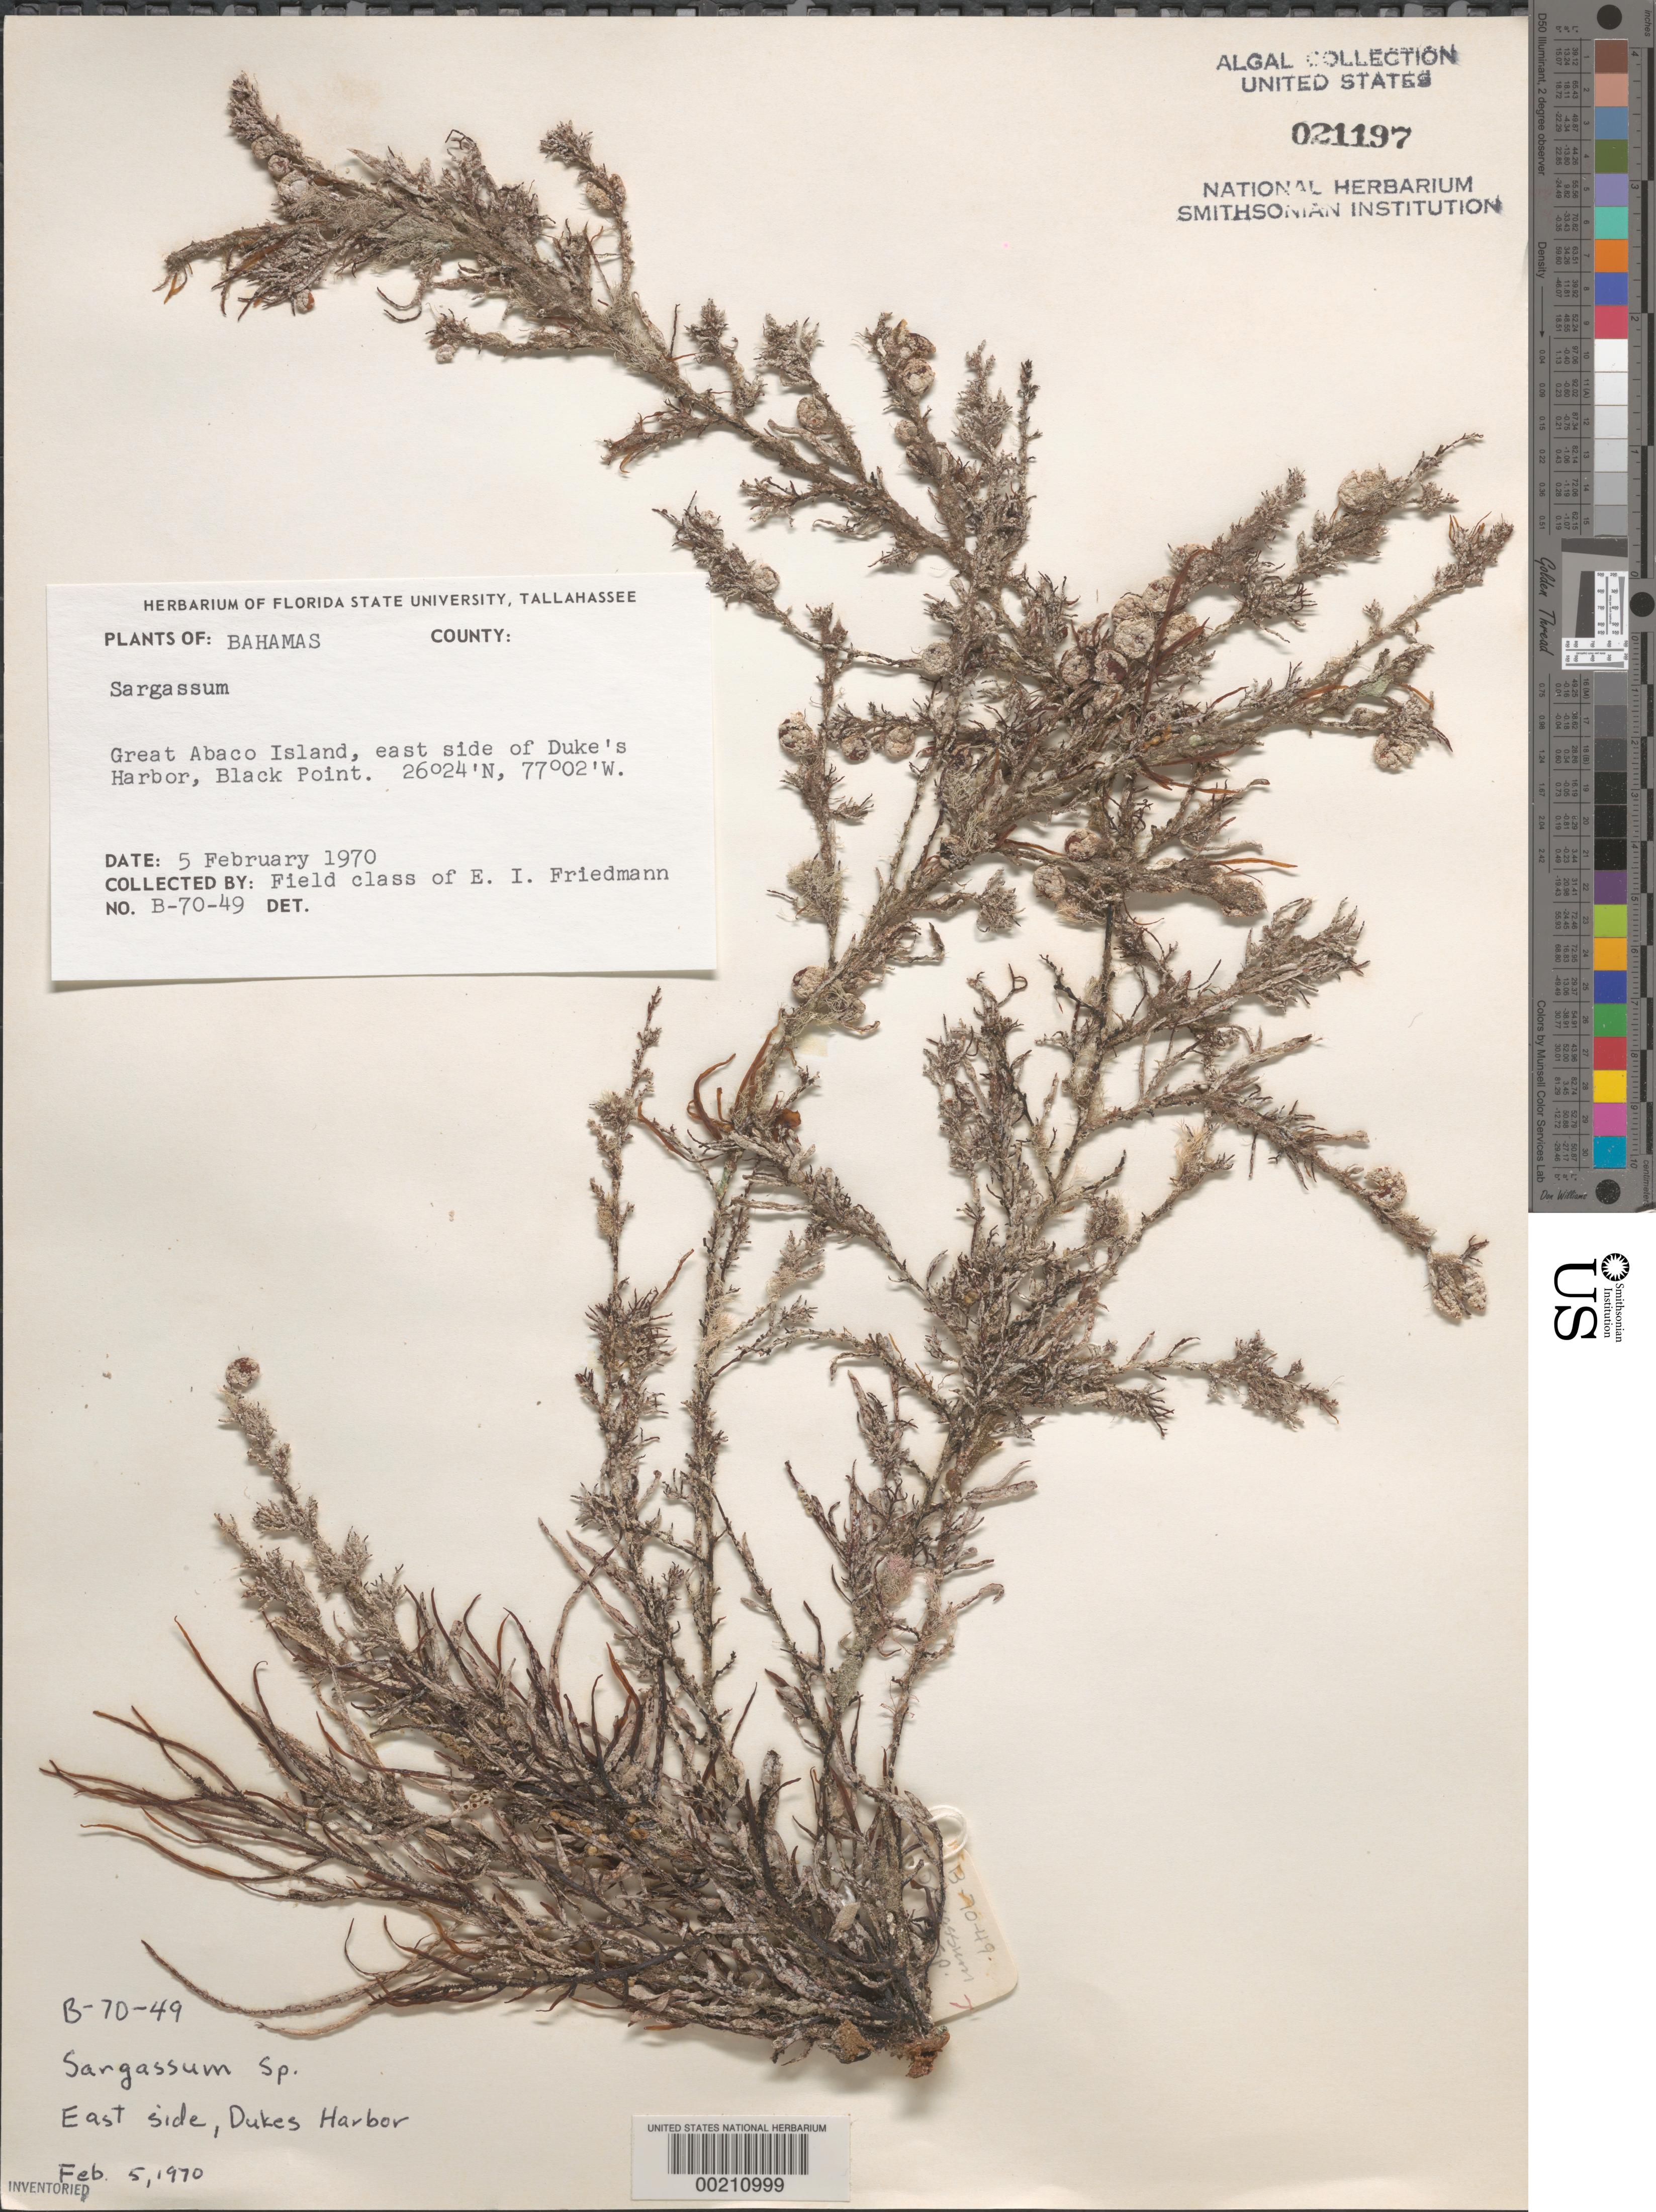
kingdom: Chromista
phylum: Ochrophyta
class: Phaeophyceae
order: Fucales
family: Sargassaceae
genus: Sargassum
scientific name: Sargassum sp.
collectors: E. Friedmann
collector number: B-70-49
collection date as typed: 05 Feb 1970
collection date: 1970-02-05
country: Bahamas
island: Great Abaco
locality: Black Point, Duke's Harbor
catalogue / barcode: US 21197